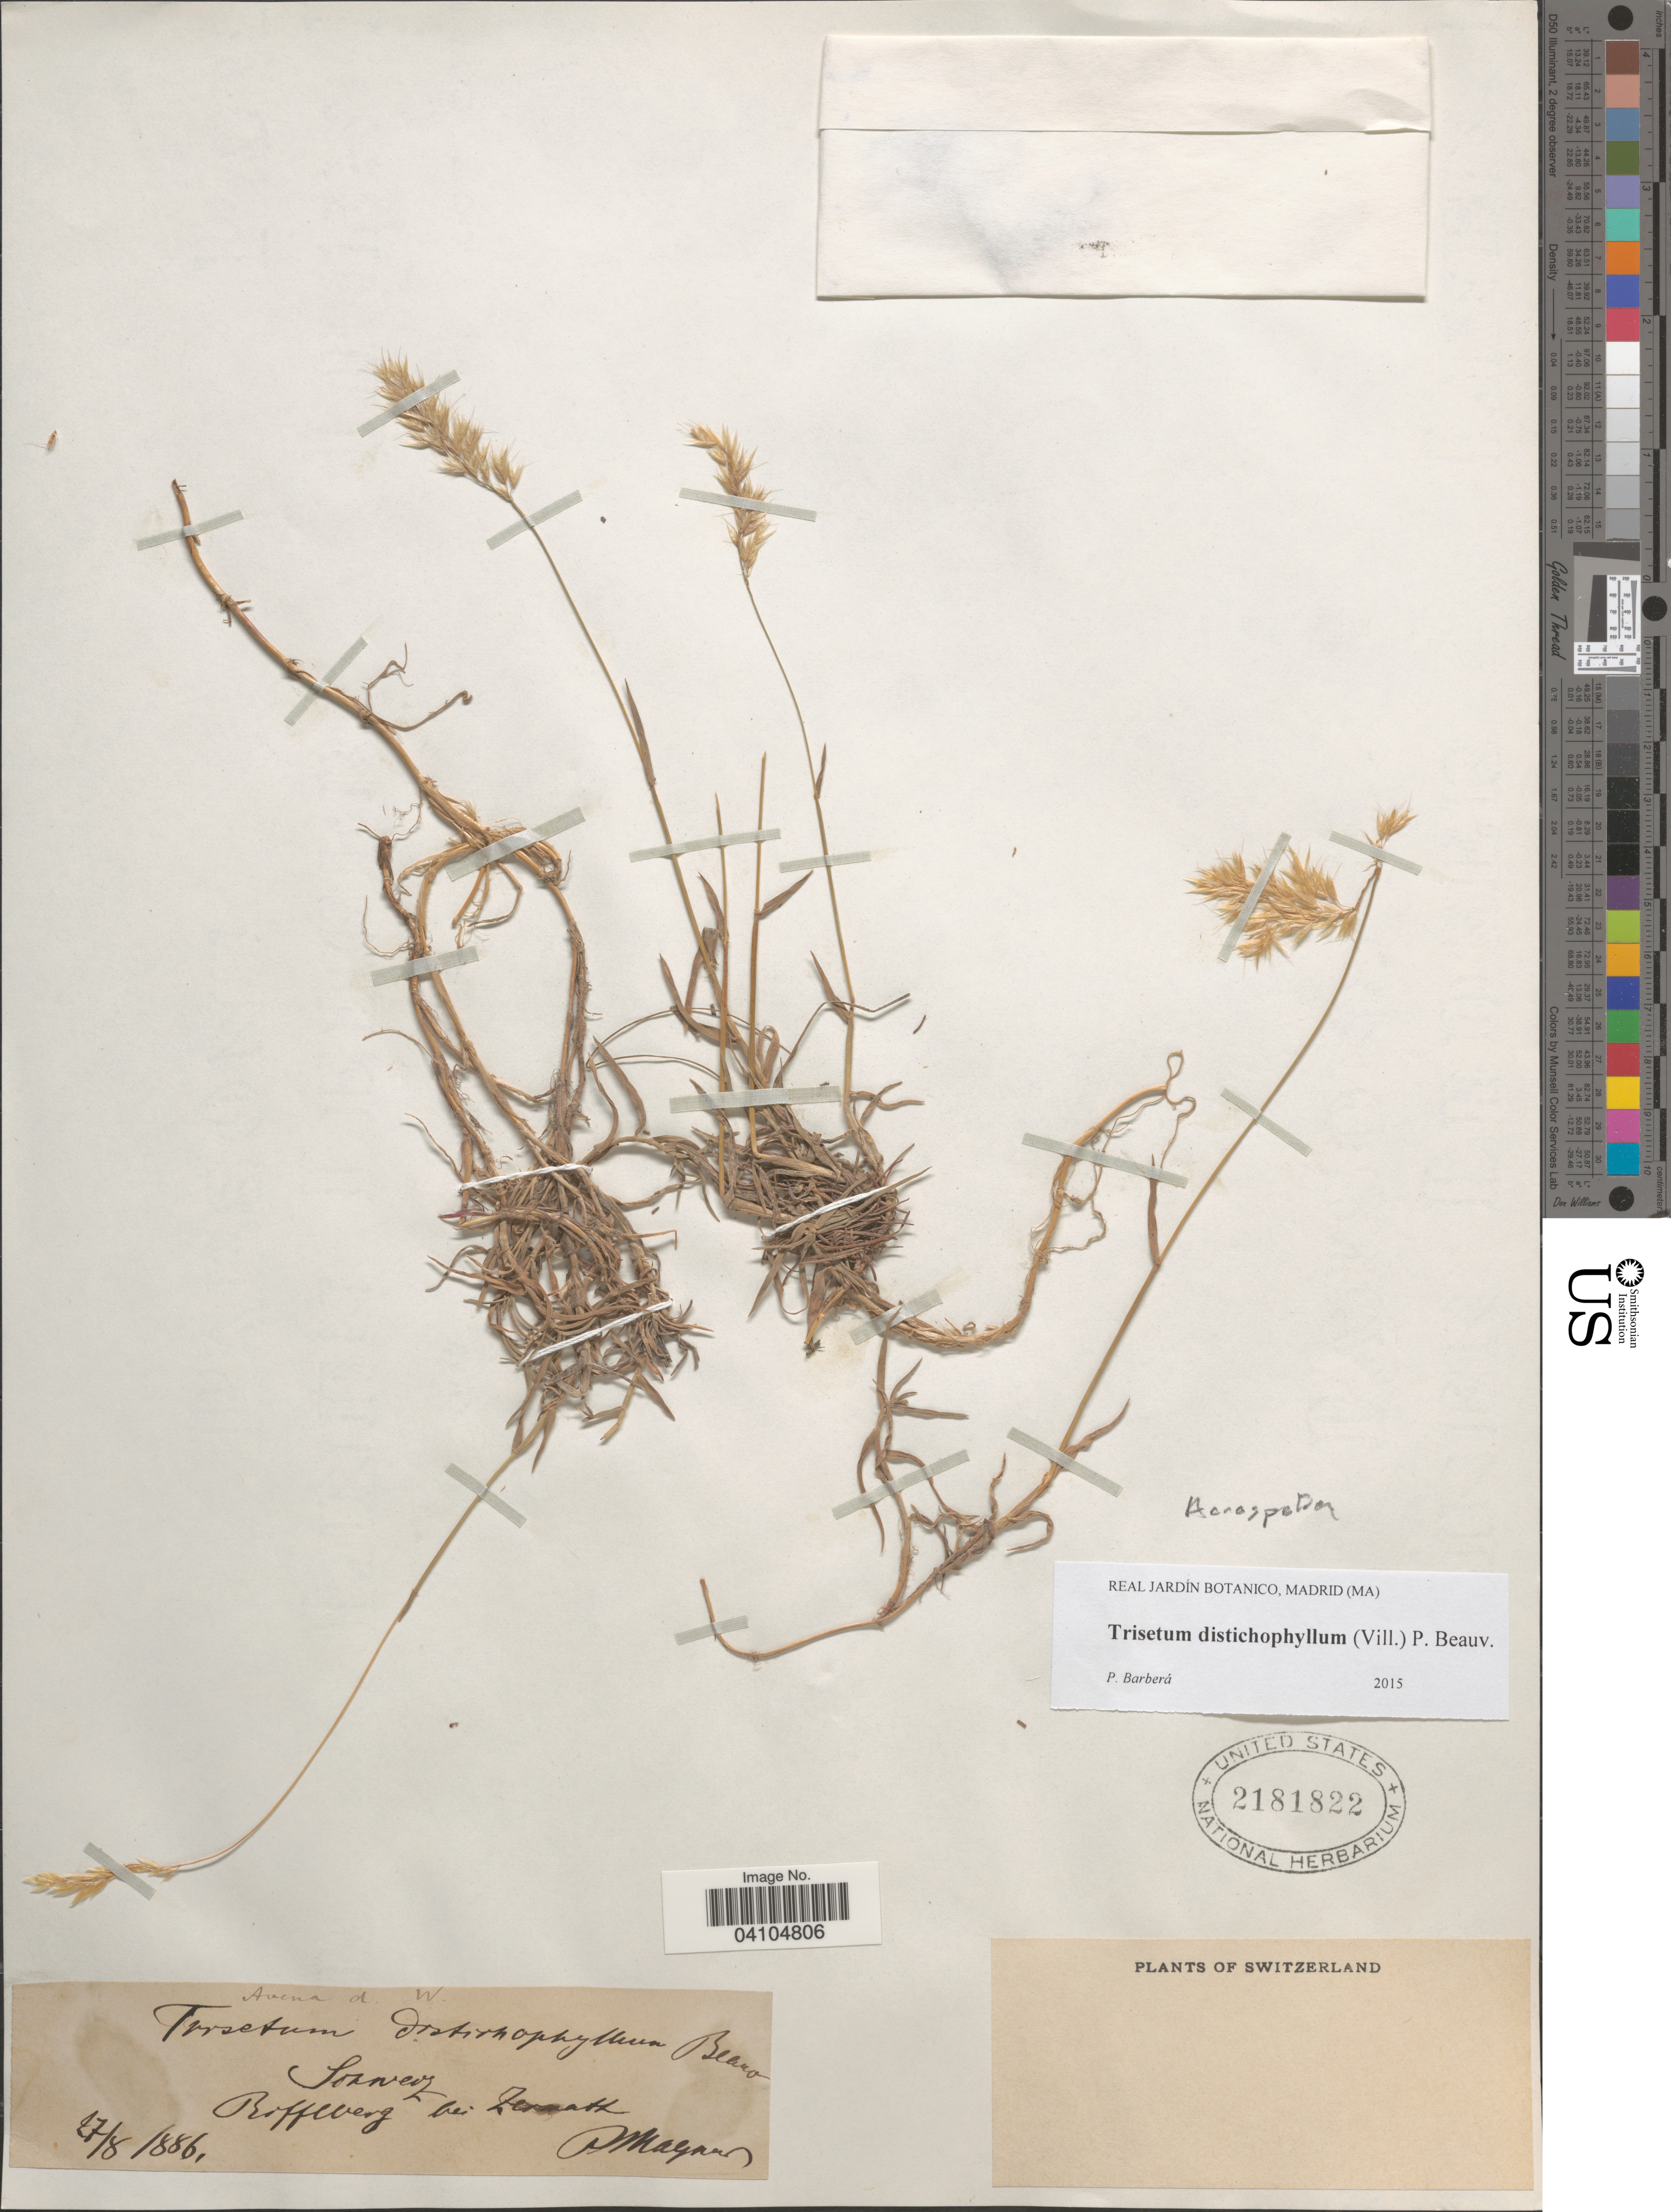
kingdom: Plantae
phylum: Tracheophyta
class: Liliopsida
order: Poales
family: Poaceae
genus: Acrospelion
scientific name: Acrospelion distichophyllum ined.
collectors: P. Magnus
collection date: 1886-08-27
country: Switzerland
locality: Schweiz. Rifflberg bei Zermatt.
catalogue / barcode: US 2181822